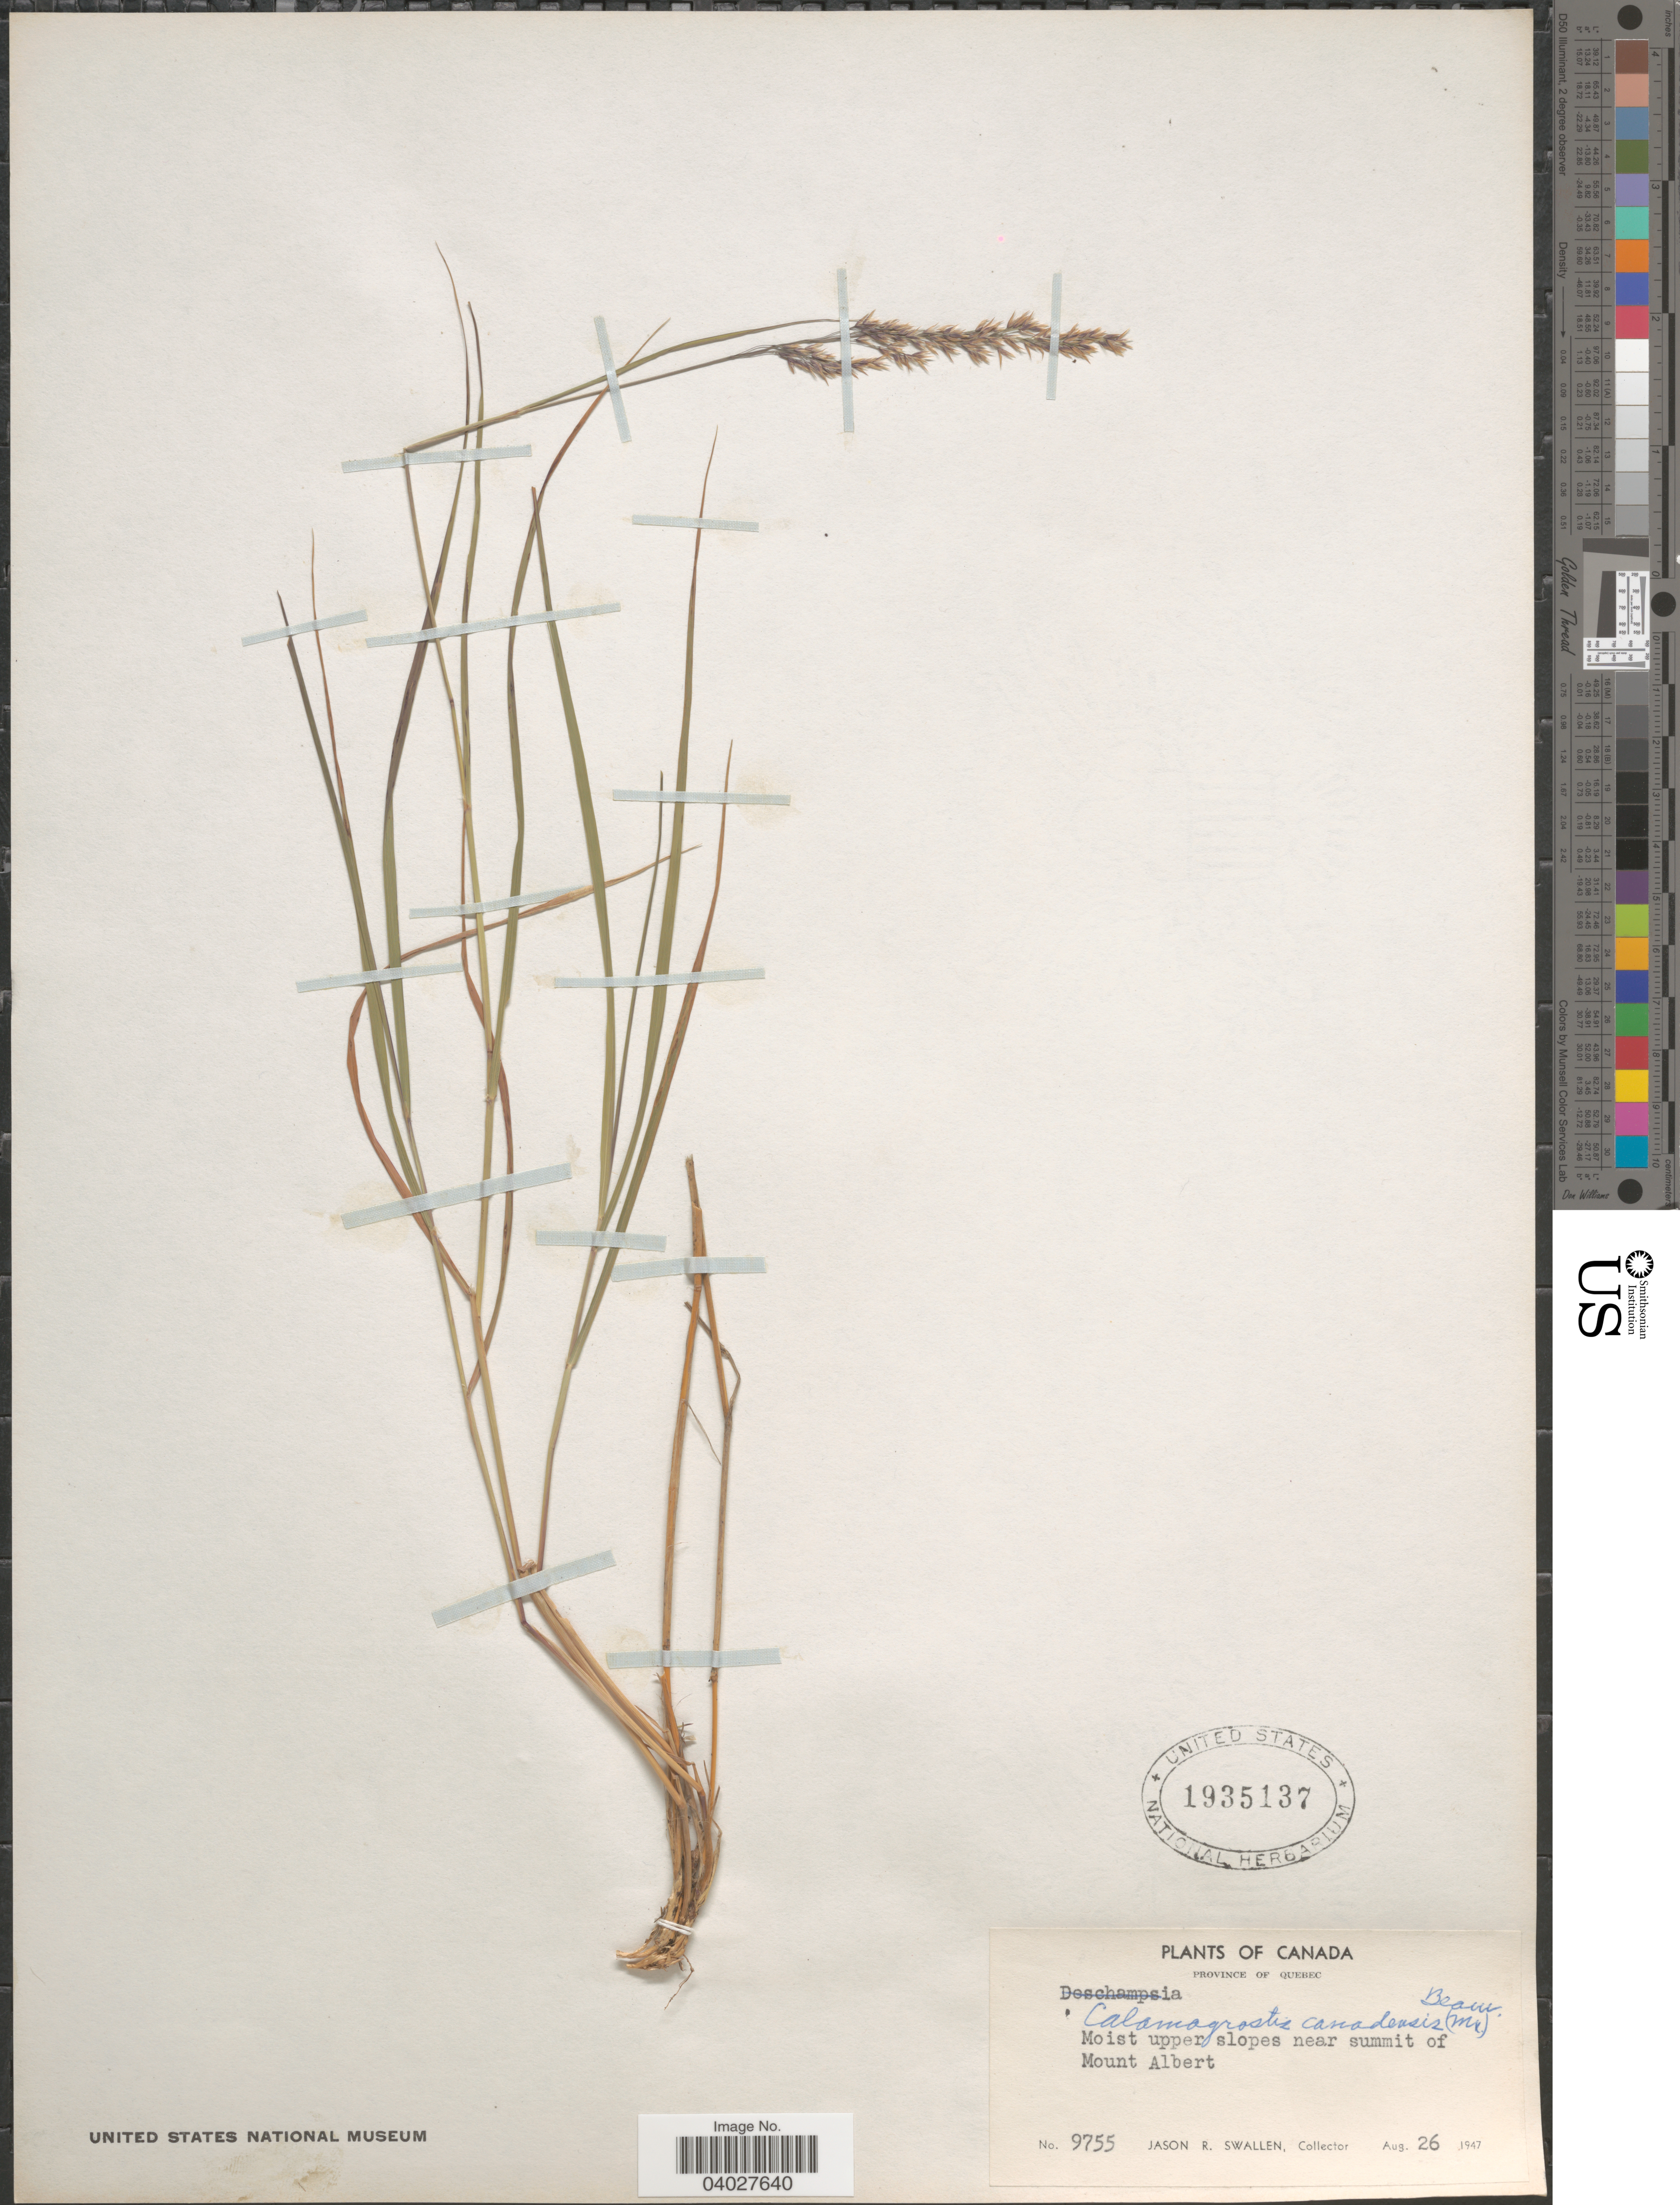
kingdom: Plantae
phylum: Tracheophyta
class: Liliopsida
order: Poales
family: Poaceae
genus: Calamagrostis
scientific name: Calamagrostis canadensis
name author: (Michx.) P. Beauv.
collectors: J. R. Swallen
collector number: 9755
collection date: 1947-08-26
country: Canada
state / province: Quebec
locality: Moist upper slopes near summit of Mount Albert.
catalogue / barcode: US 1935137